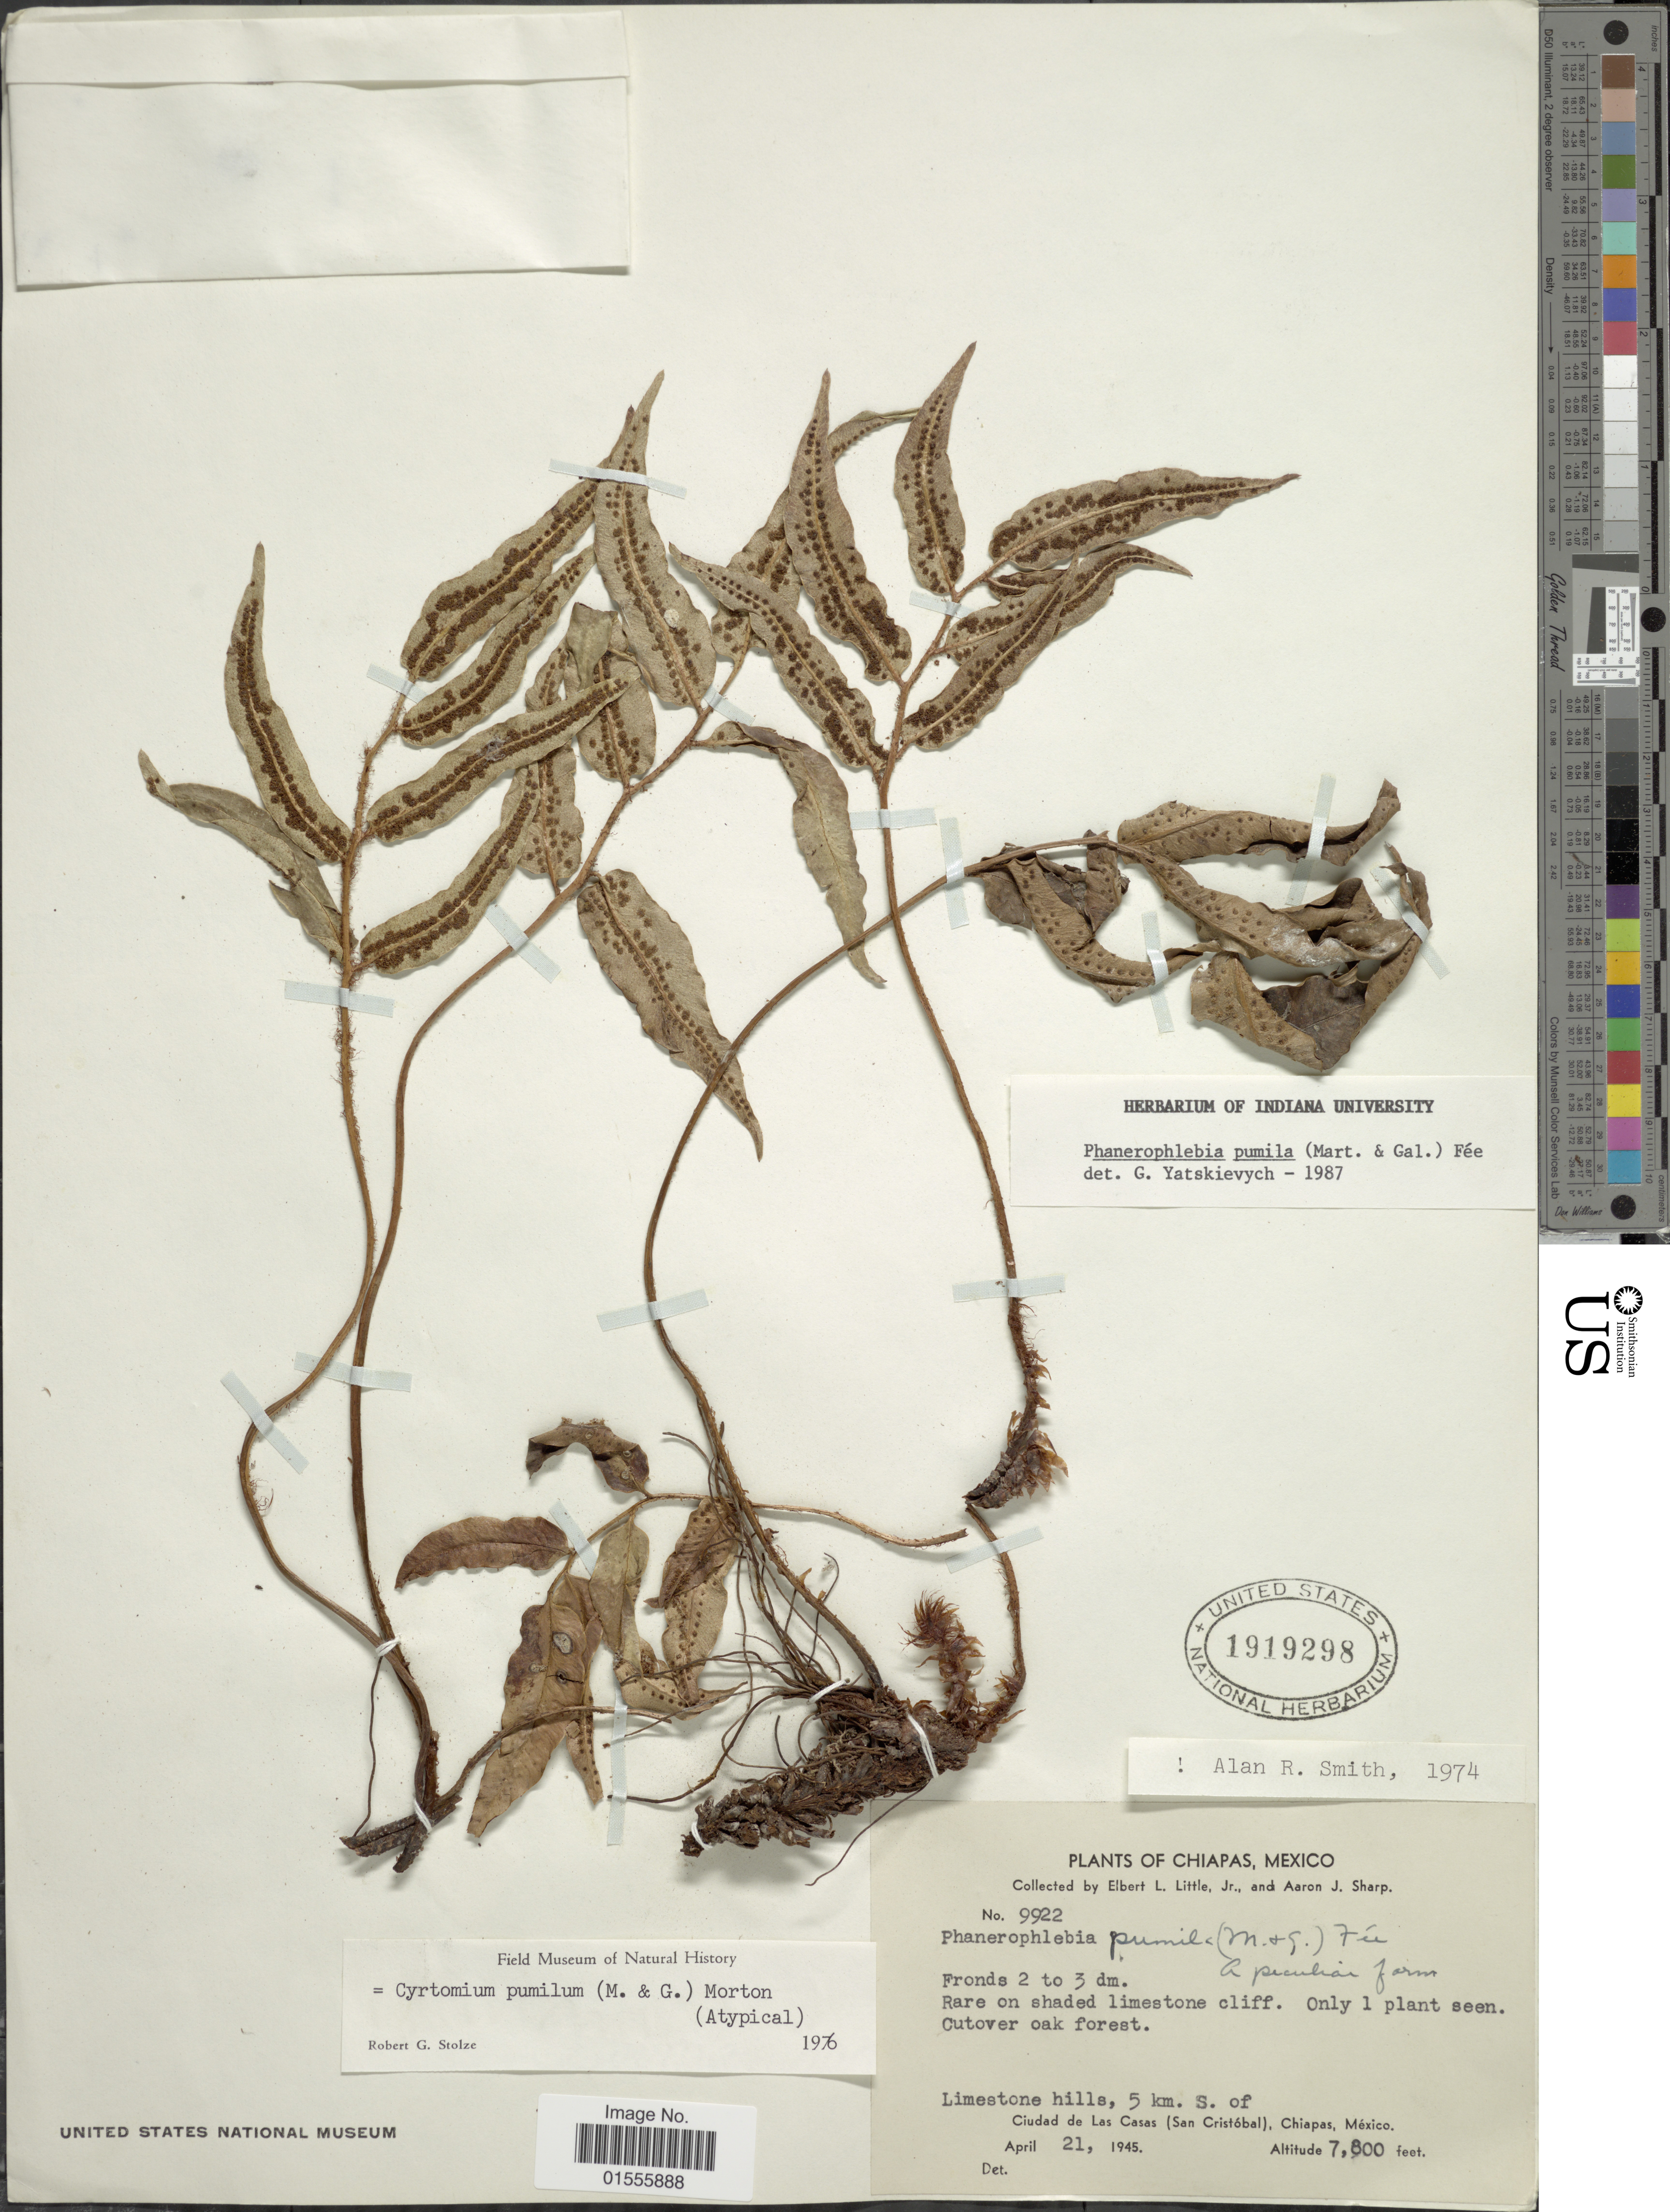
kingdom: Plantae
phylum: Tracheophyta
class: Polypodiopsida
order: Polypodiales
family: Dryopteridaceae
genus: Phanerophlebia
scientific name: Phanerophlebia pumila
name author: (Mart. & Galeotti) Fée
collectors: E. L. Little & Mrs A. J. Sharp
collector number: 992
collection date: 1945-04-21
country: Mexico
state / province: Chiapas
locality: Limestone hills, 5 km. S of Ciudad de Las Casas (San Cristóbal)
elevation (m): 2377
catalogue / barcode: US 1919298